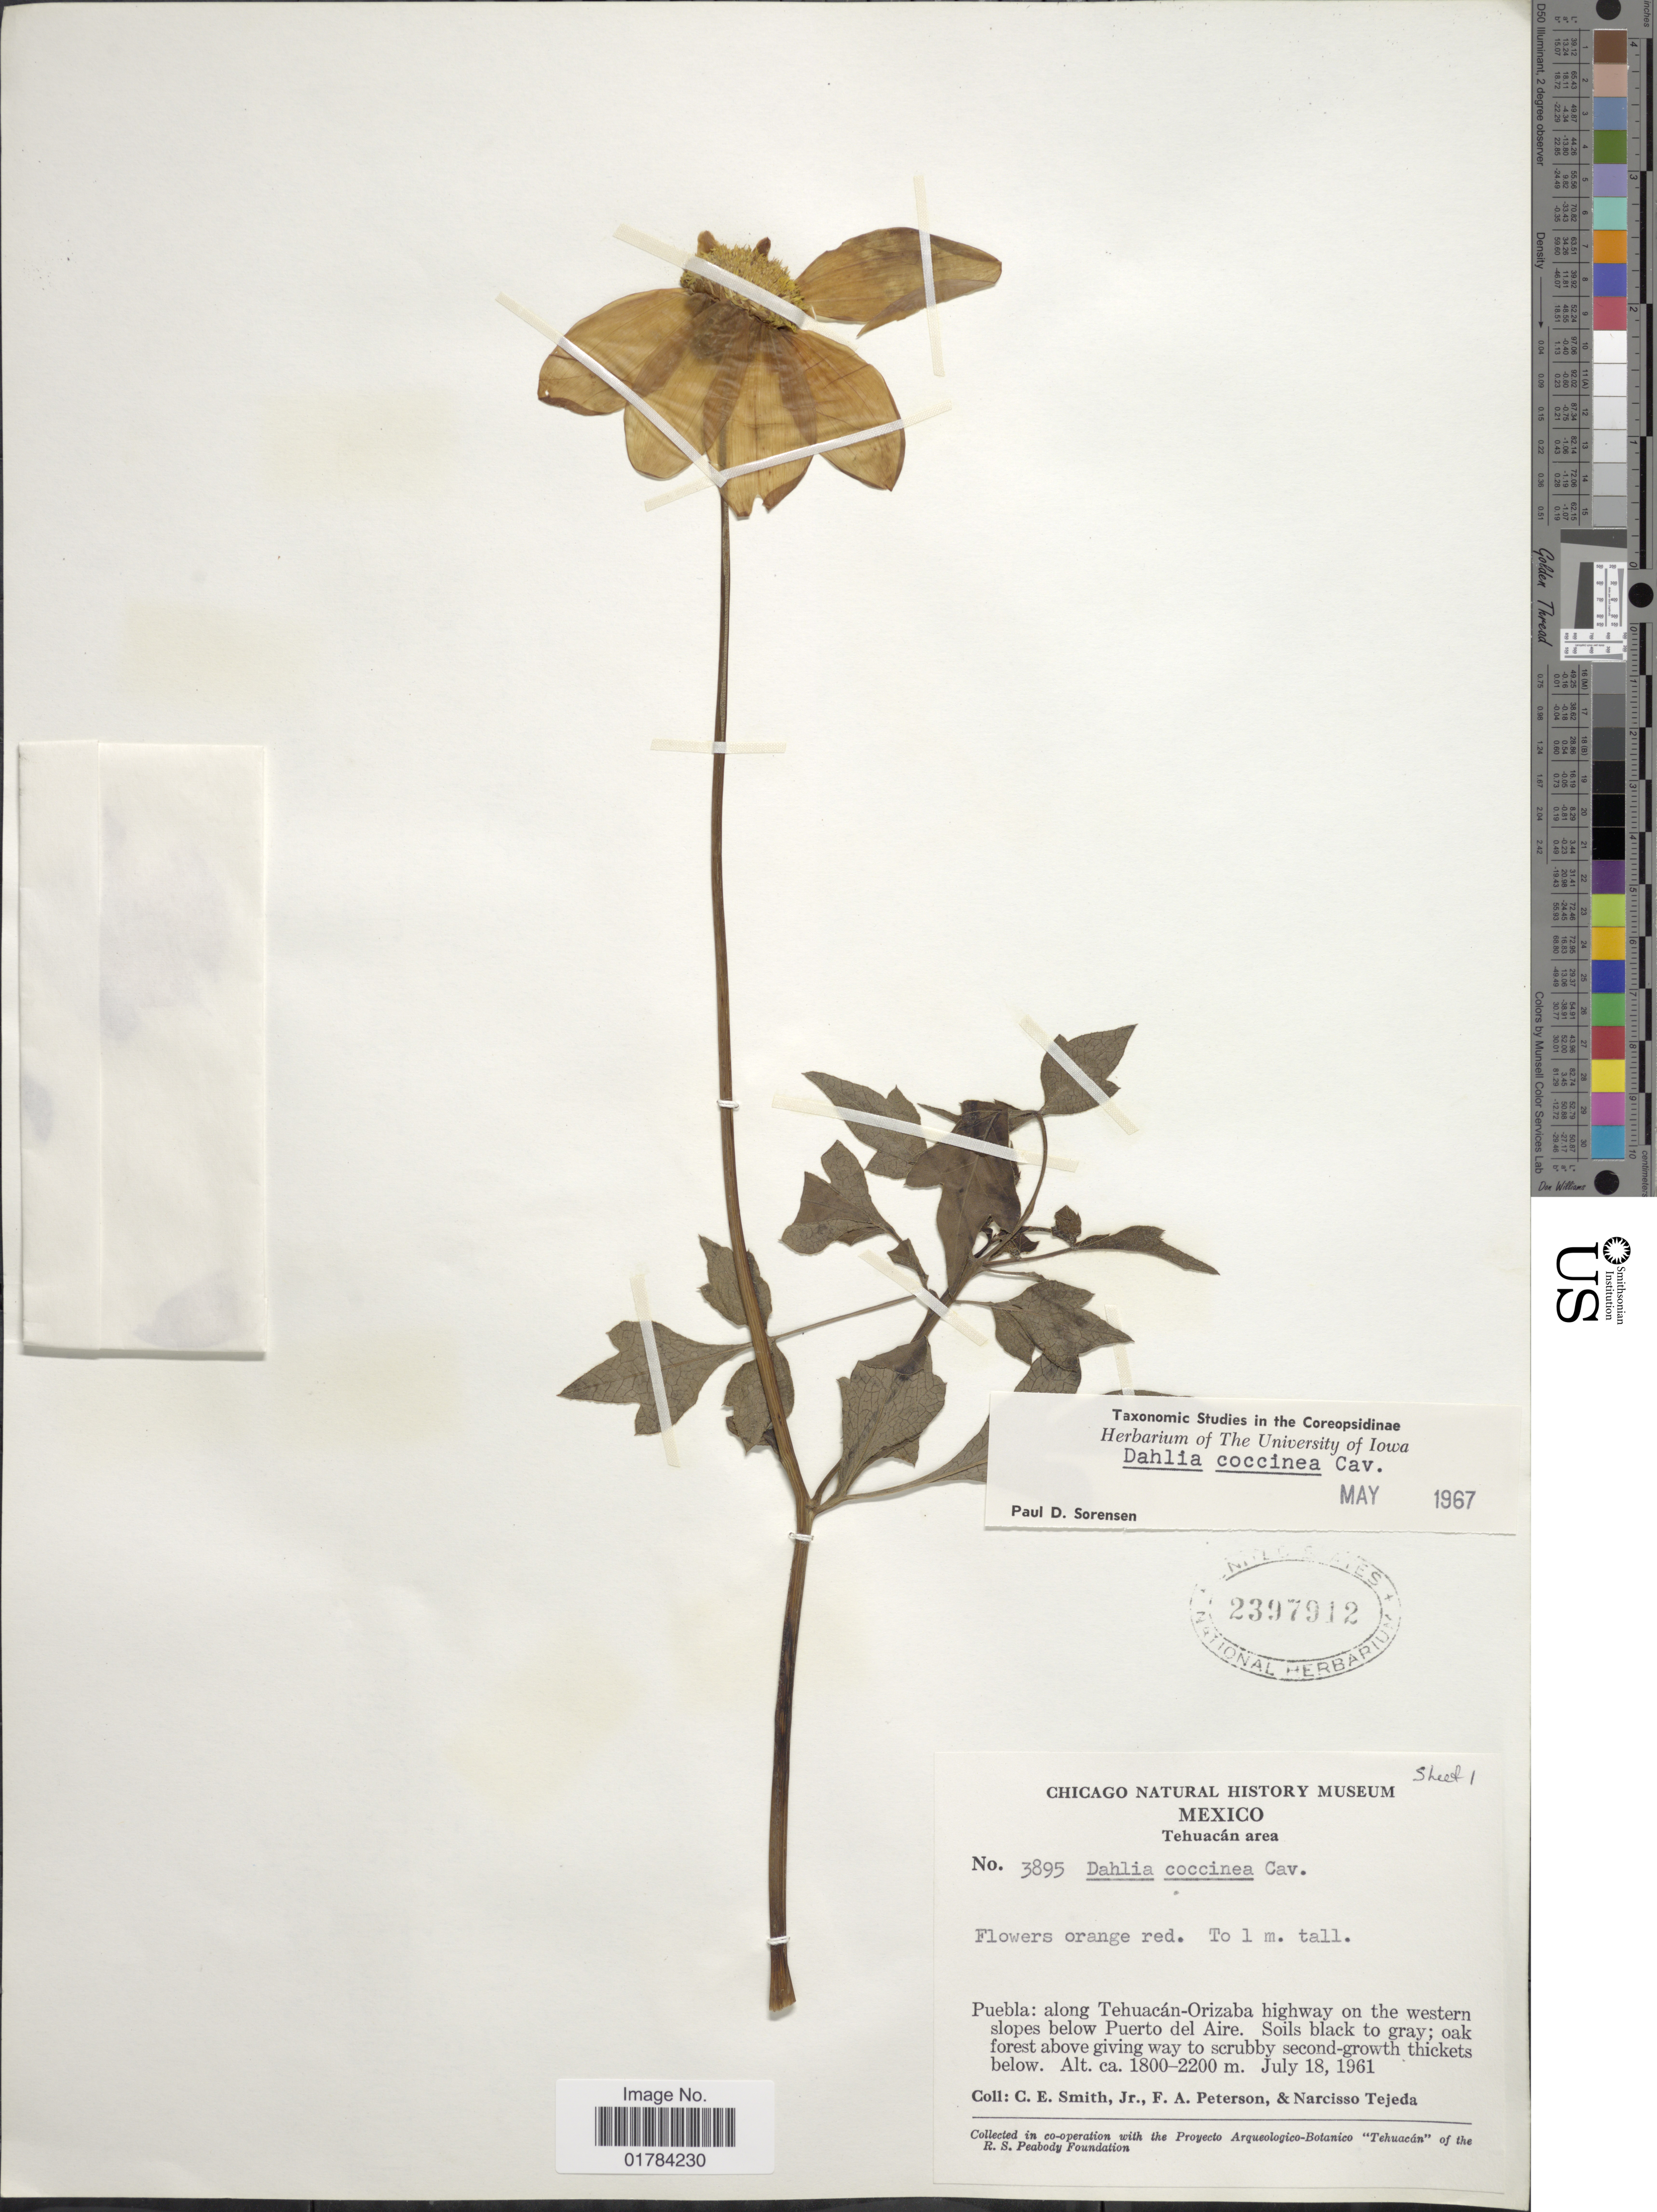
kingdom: Plantae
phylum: Tracheophyta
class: Magnoliopsida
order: Asterales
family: Asteraceae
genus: Dahlia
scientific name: Dahlia coccinea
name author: Cav.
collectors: C. E. Smith Jr., F. A. Peterson & N. Tejeda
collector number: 3895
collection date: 1961-07-18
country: Mexico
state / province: Puebla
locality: Tehuacan area, Along Tehuacan-Orizaba highway on the western slopes below Puerto del Aire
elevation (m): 1800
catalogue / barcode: US 2397912